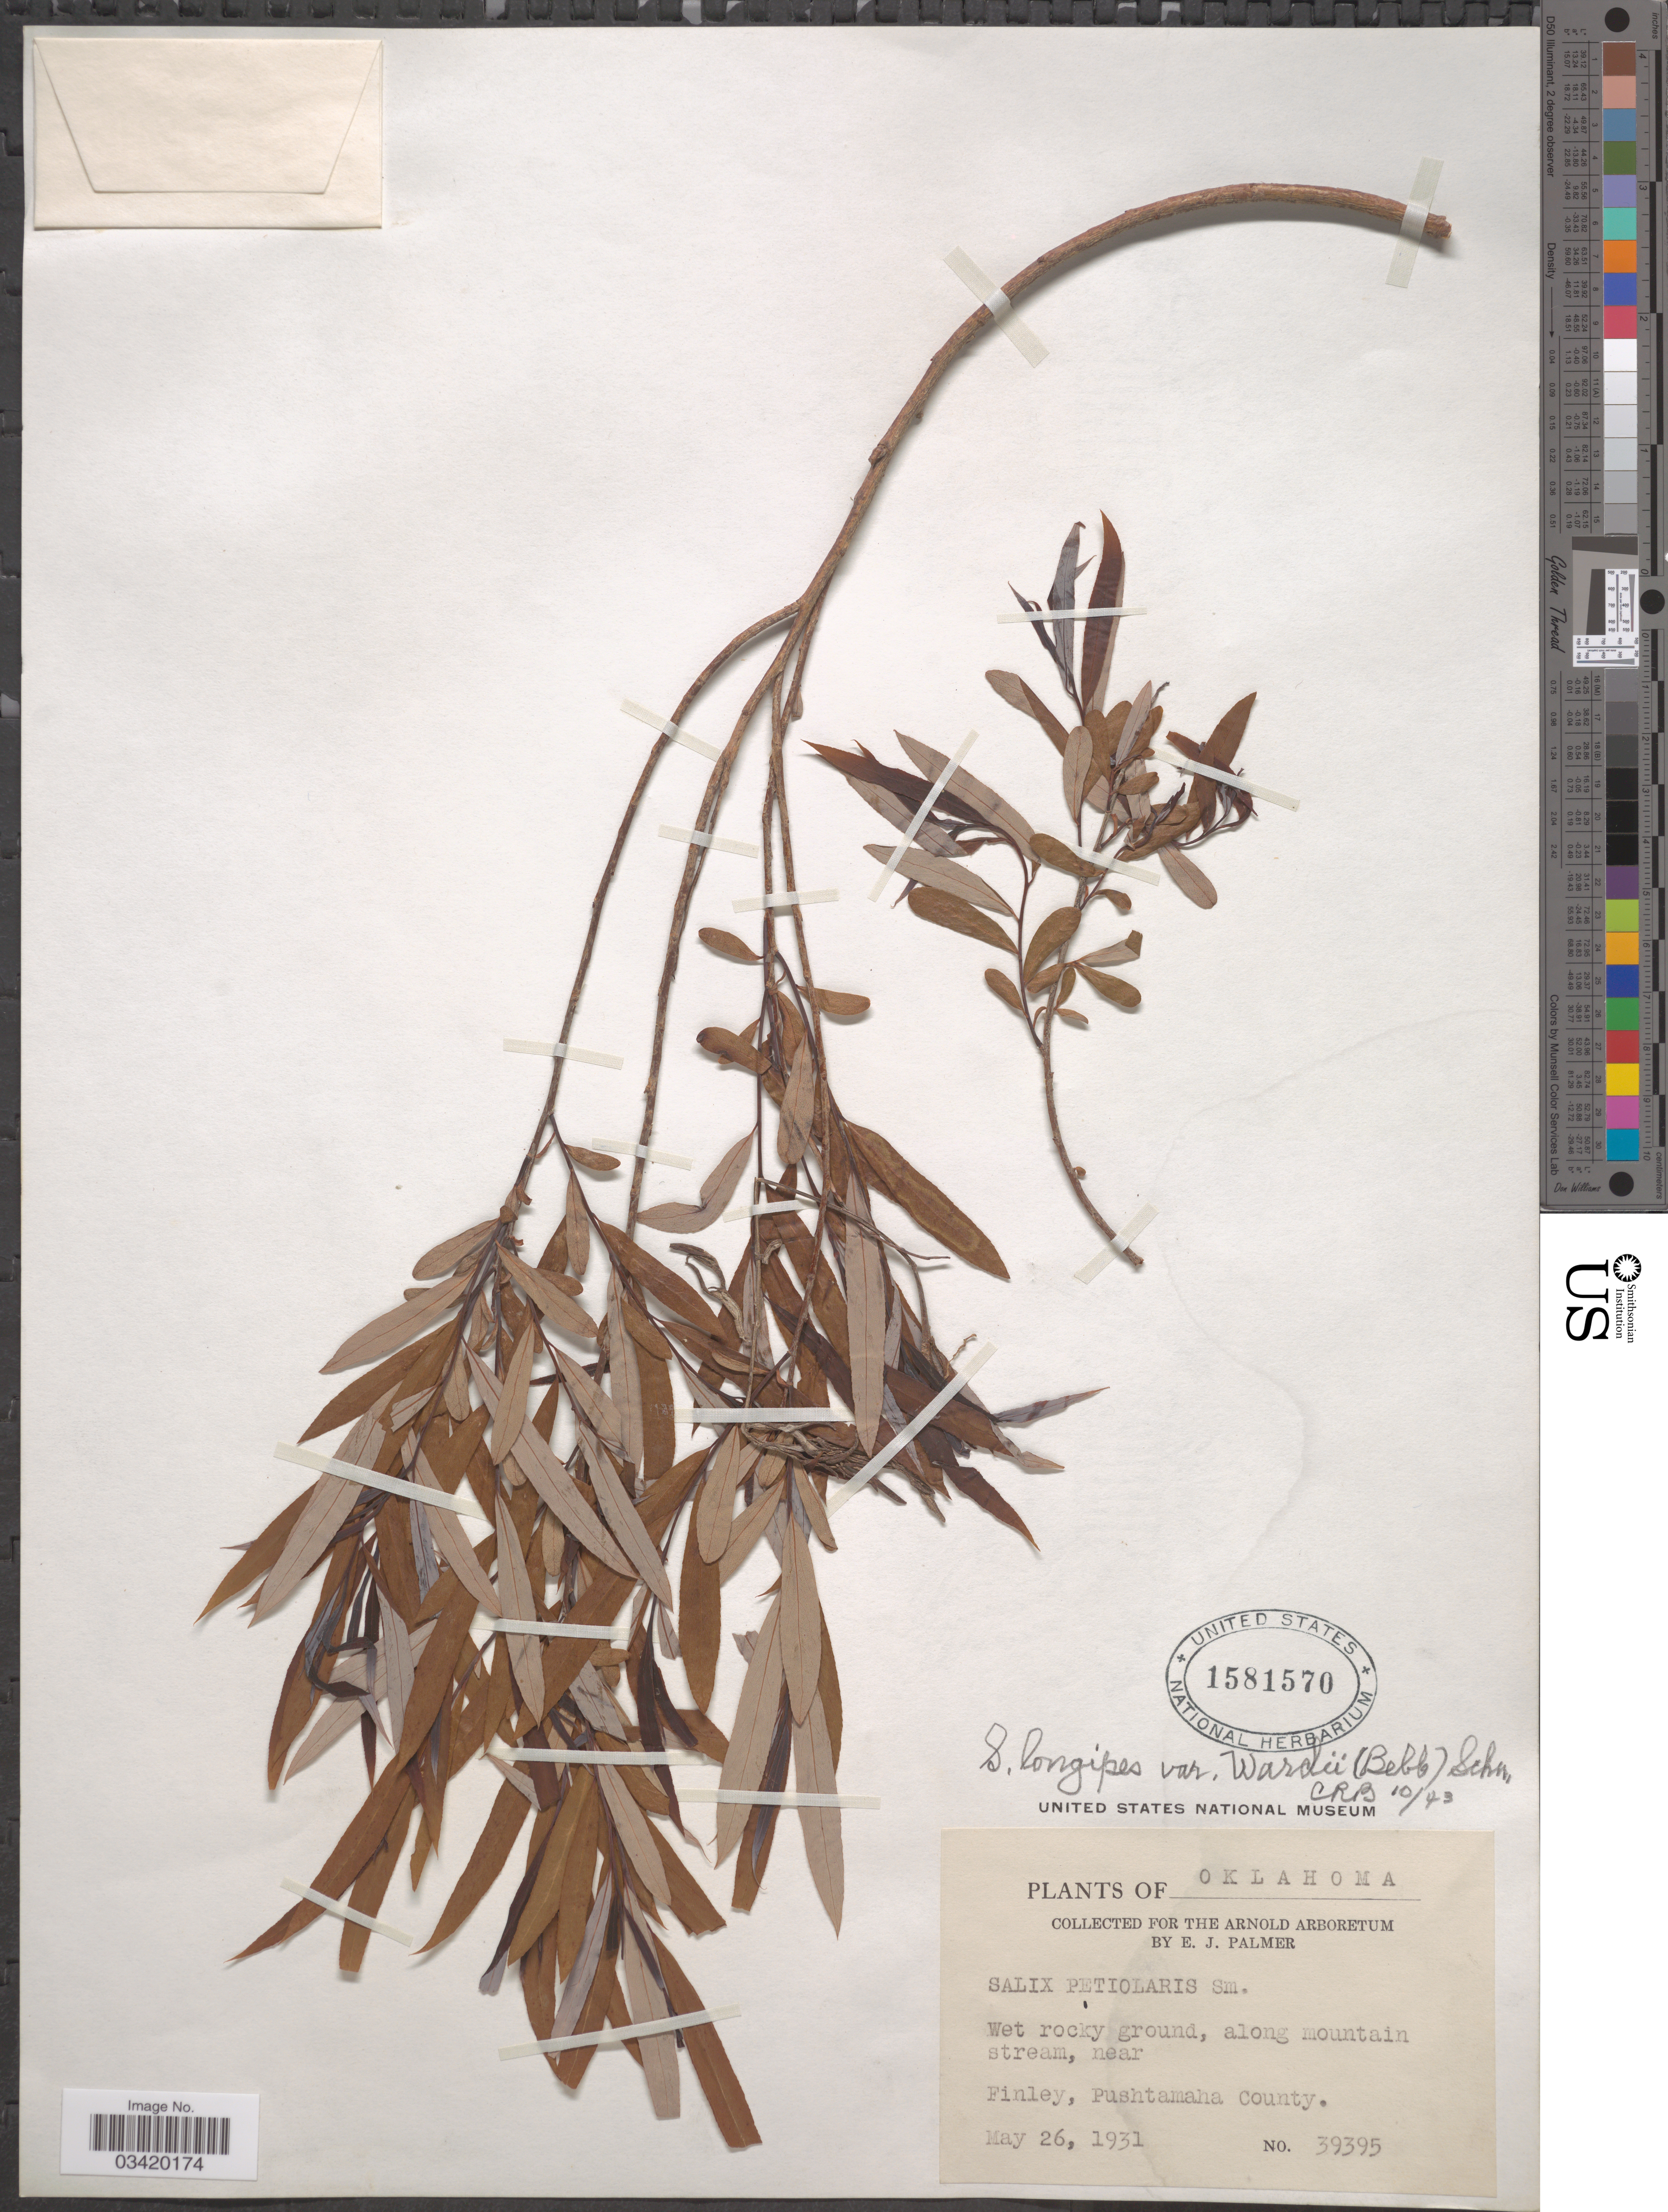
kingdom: Plantae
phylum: Tracheophyta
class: Magnoliopsida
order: Malpighiales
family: Salicaceae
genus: Salix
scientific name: Salix caroliniana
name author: Michx.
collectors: E. J. Palmer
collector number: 39395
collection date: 1931-05-26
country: United States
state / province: Oklahoma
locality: Along mountain stream, near Finley, Pushtamaha County.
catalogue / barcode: US 1581570